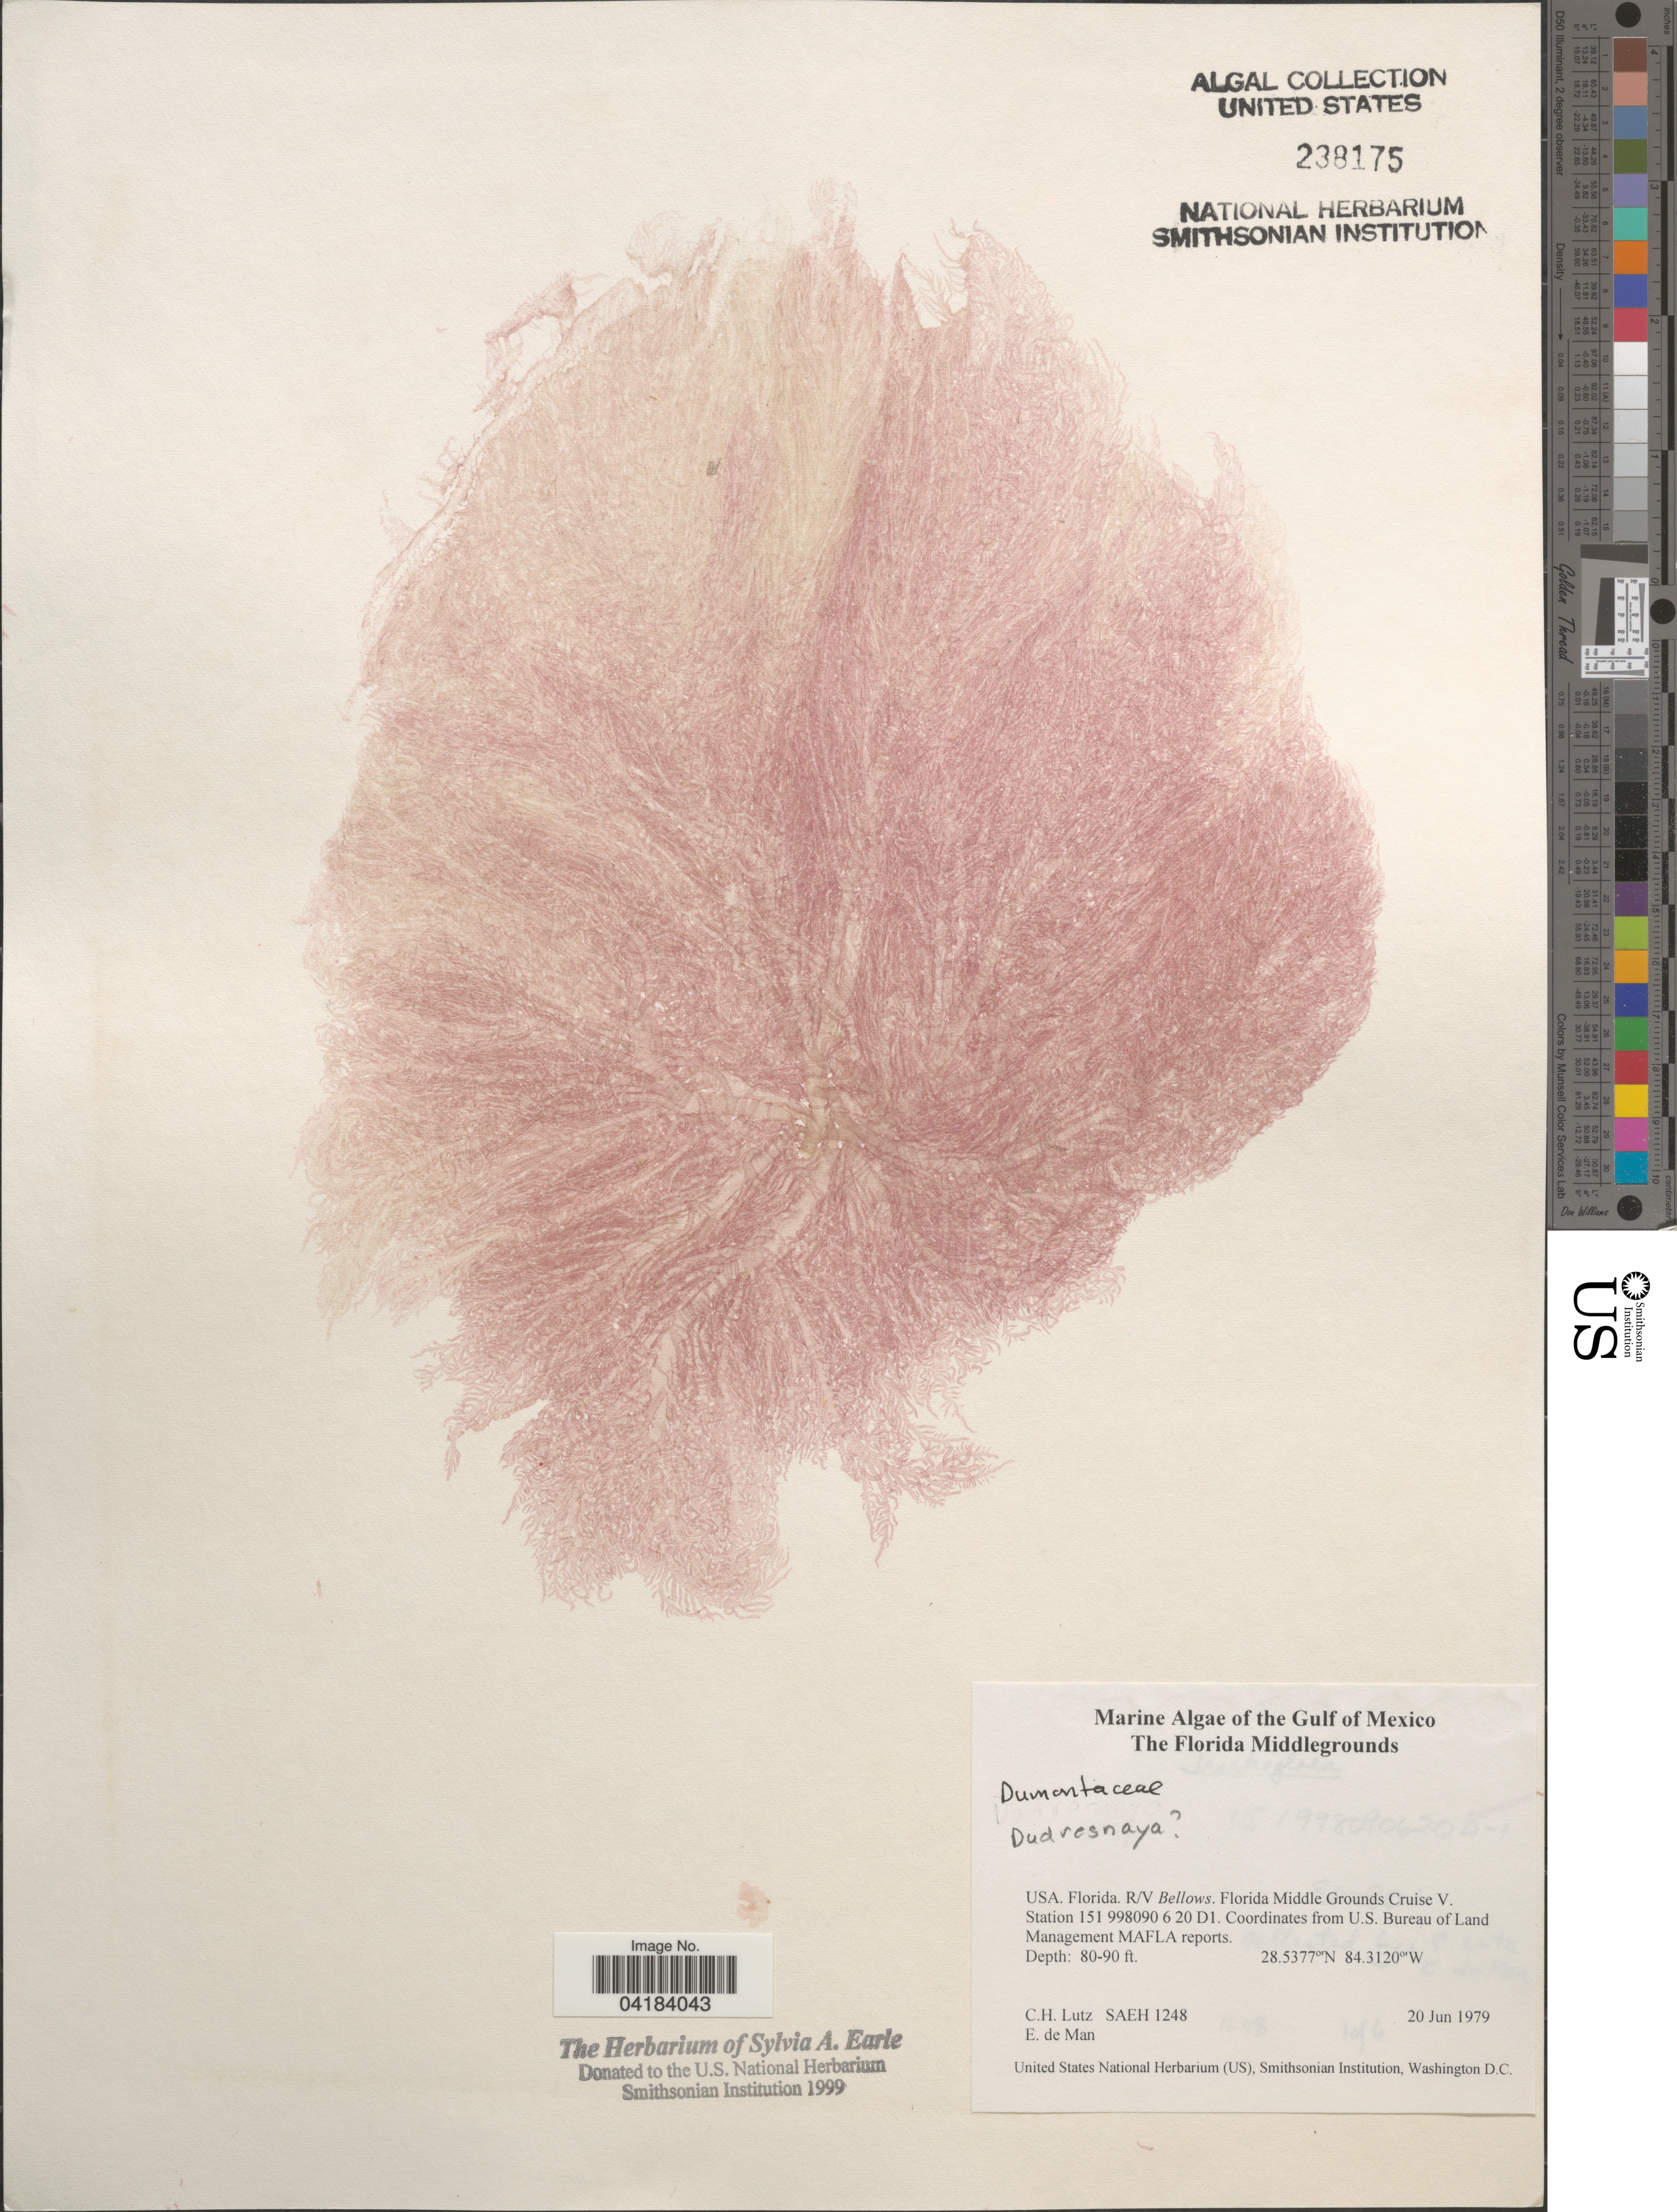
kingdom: Plantae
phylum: Rhodophyta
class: Florideophyceae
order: Gigartinales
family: Dumontiaceae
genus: Dudresnaya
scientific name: Dudresnaya sp.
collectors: C. Lutz & E. de Man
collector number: SAEH1248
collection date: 1979-06-20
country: United States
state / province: Florida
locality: The Gulf of Mexico. The Florida Middlegrounds. R/V Bellows. Florida Middle Grounds Cruise V. Station 151 998090 6 20 D1.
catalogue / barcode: US 238175